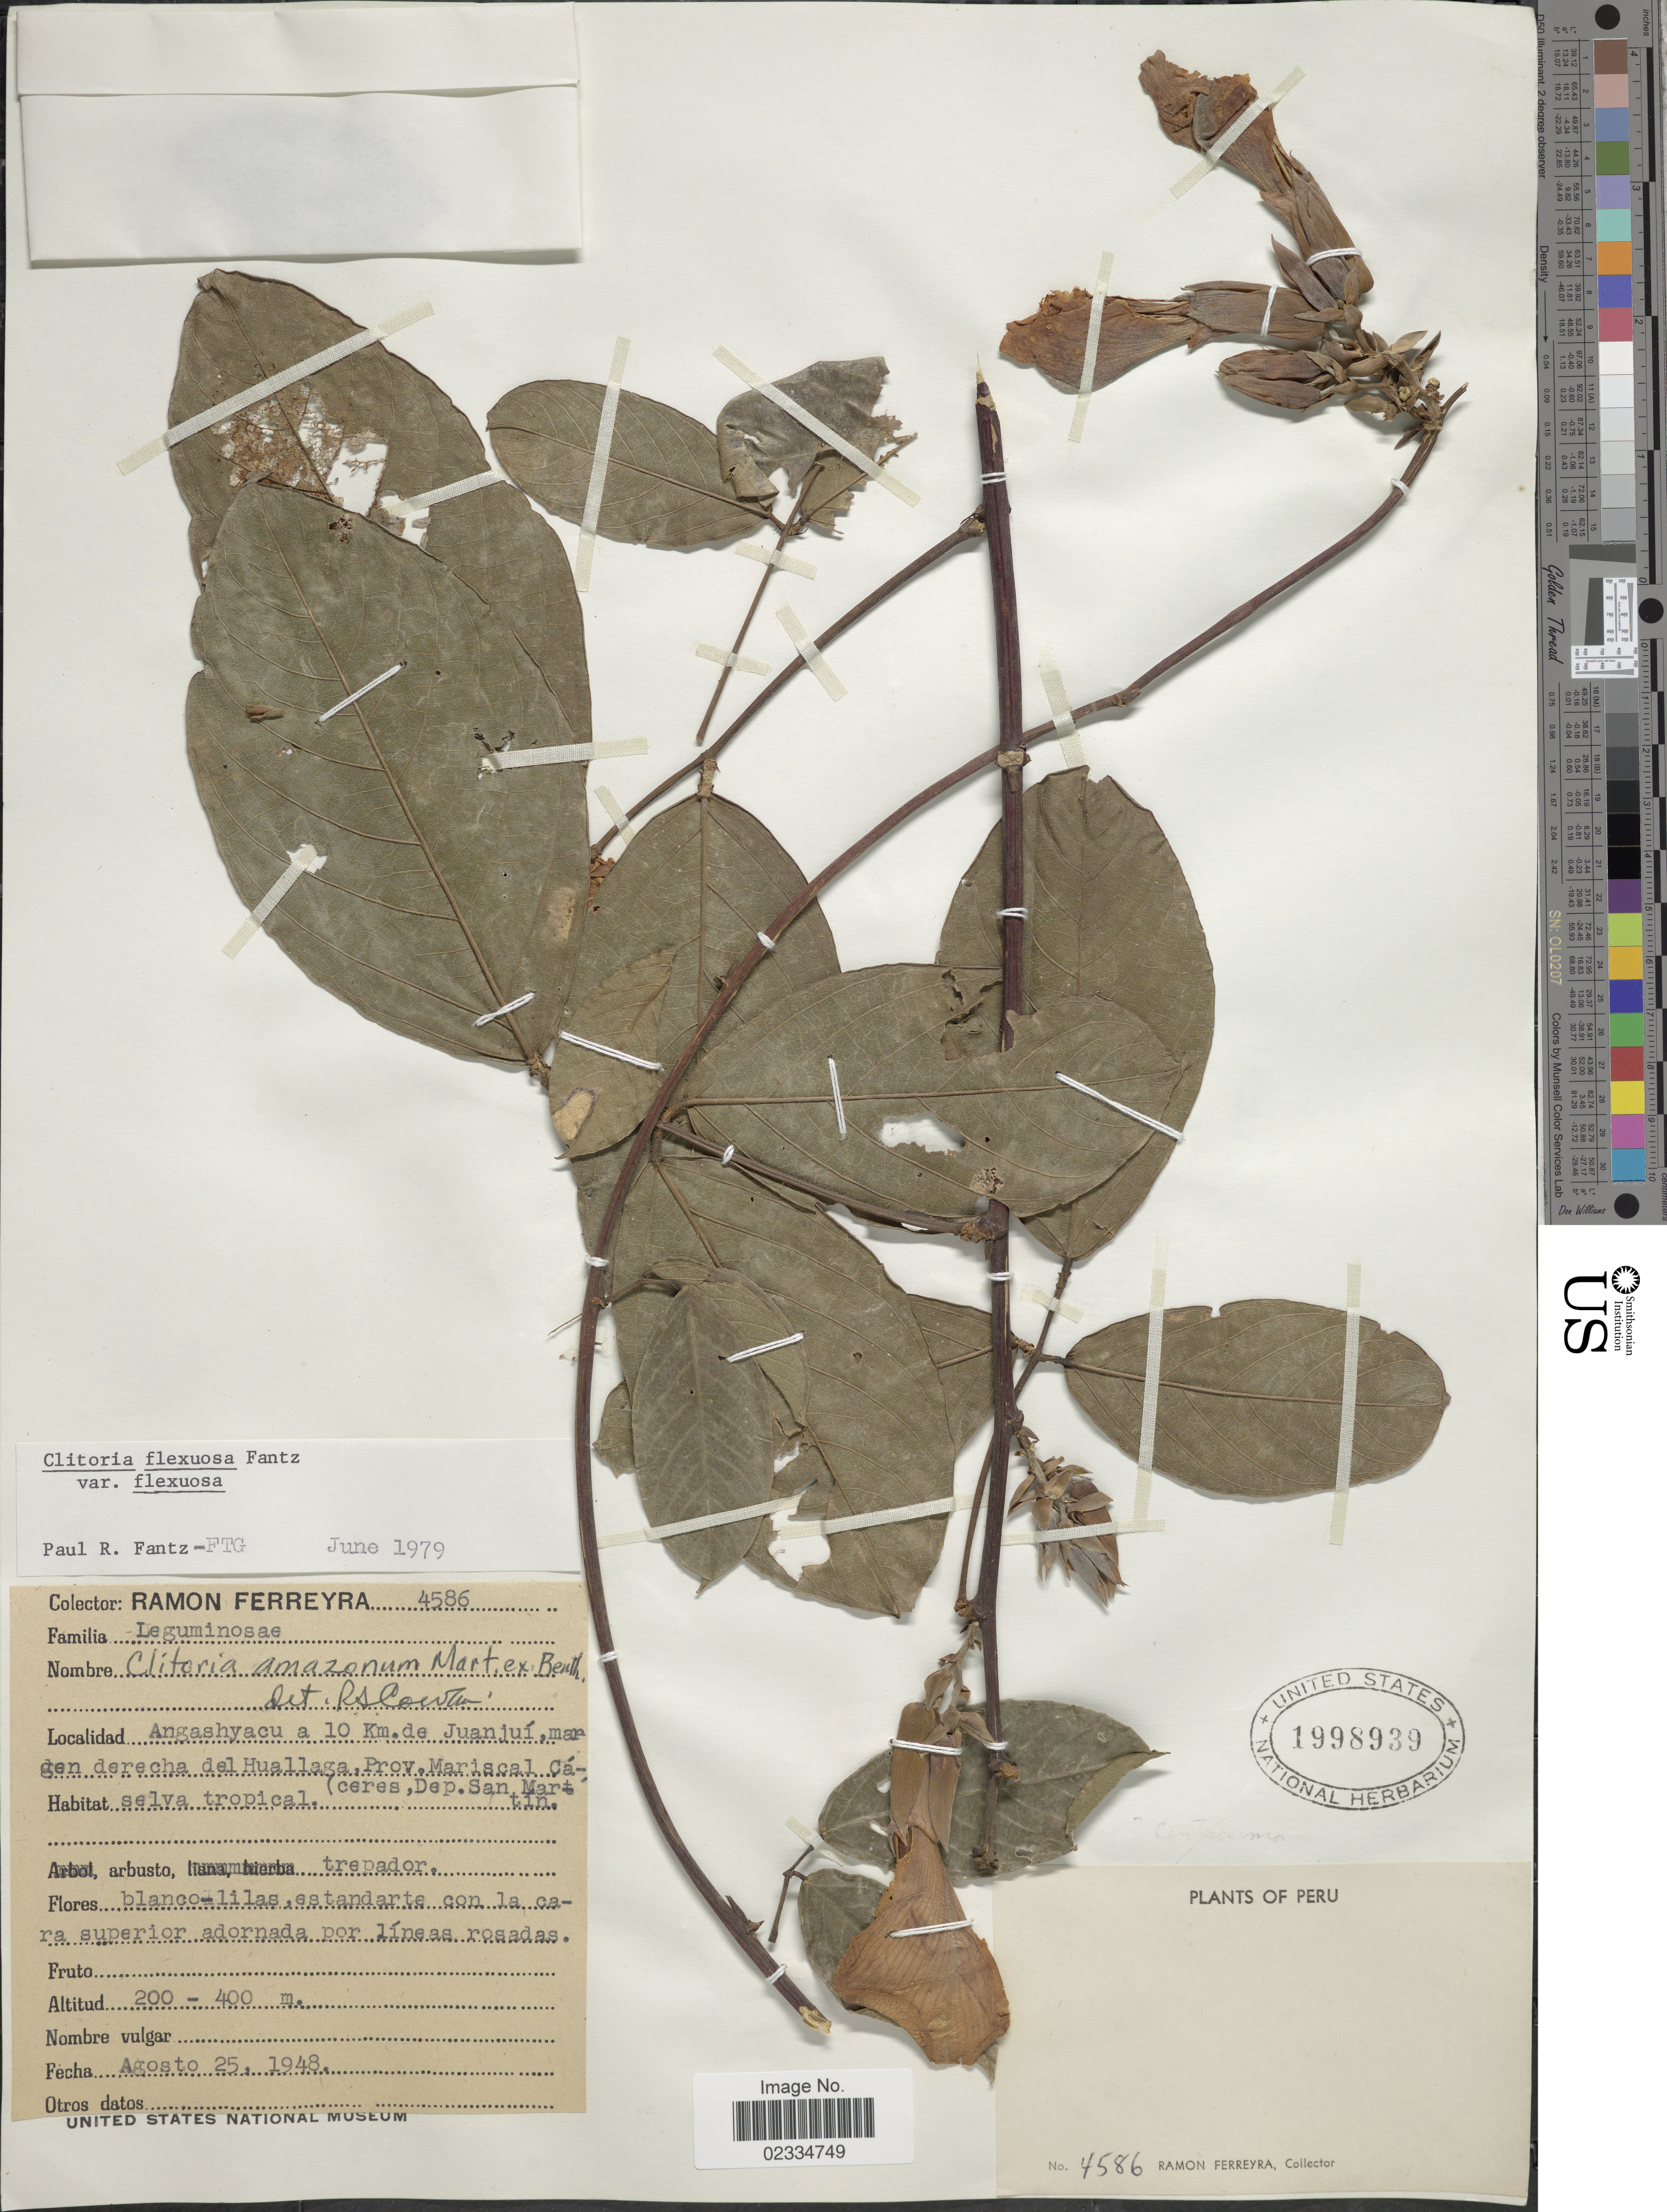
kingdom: Plantae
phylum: Tracheophyta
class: Magnoliopsida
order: Fabales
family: Fabaceae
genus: Clitoria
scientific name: Clitoria flexuosa var. flexuosa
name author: Fantz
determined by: Fantz, P. R., (FLAS), University of Florida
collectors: R. A. Ferreyra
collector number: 4586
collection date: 1948-08-25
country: Peru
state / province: San Martín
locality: Angashyacu a 10 km de Juanjui, margen derecha del Huallaga, Prov. Mariscal, Caceres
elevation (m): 200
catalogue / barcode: US 1998939